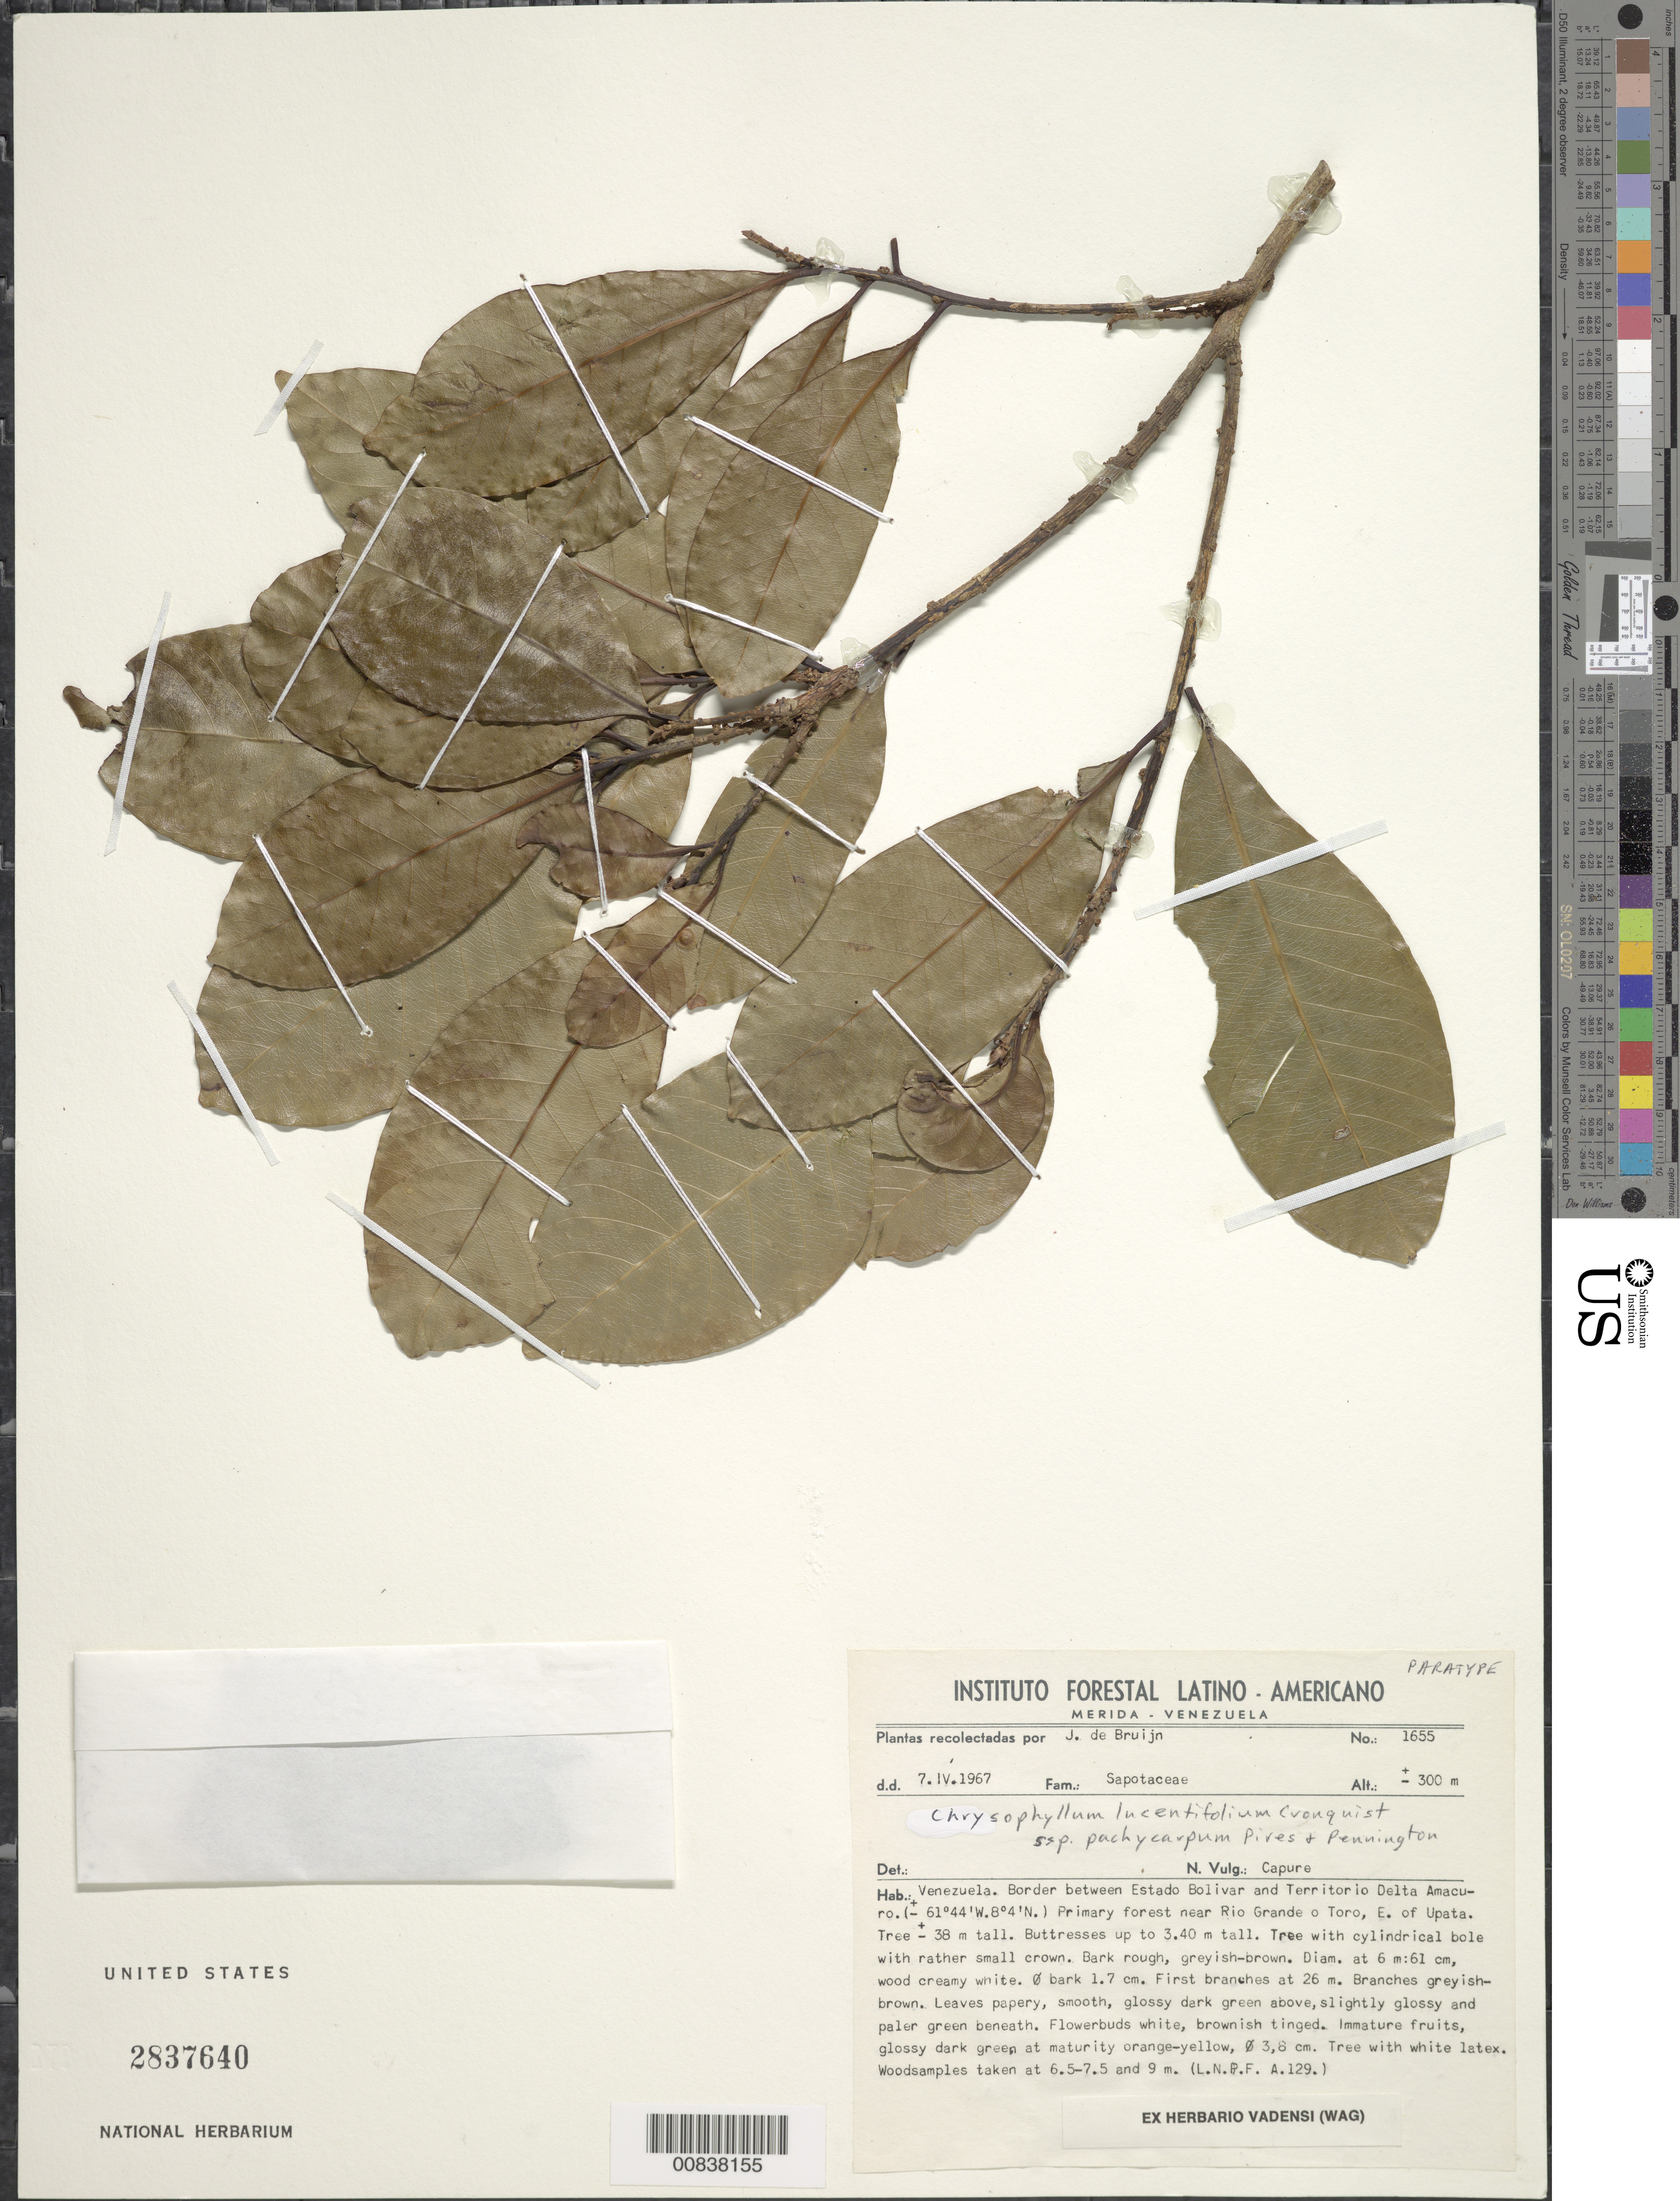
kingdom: Plantae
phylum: Tracheophyta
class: Magnoliopsida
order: Ericales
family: Sapotaceae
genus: Chrysophyllum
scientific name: Chrysophyllum lucentifolium subsp. pachycarpum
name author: Pires & T.D. Penn.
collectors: J. Bruijn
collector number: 1655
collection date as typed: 7-Apr-67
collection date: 1967-04-07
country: Venezuela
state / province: Bolívar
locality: Estado Bolívar and Territorío Delta Amacuro border, near Río Grande o Toro, E of Upata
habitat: Primary forest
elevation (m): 300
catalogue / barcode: US 2837640